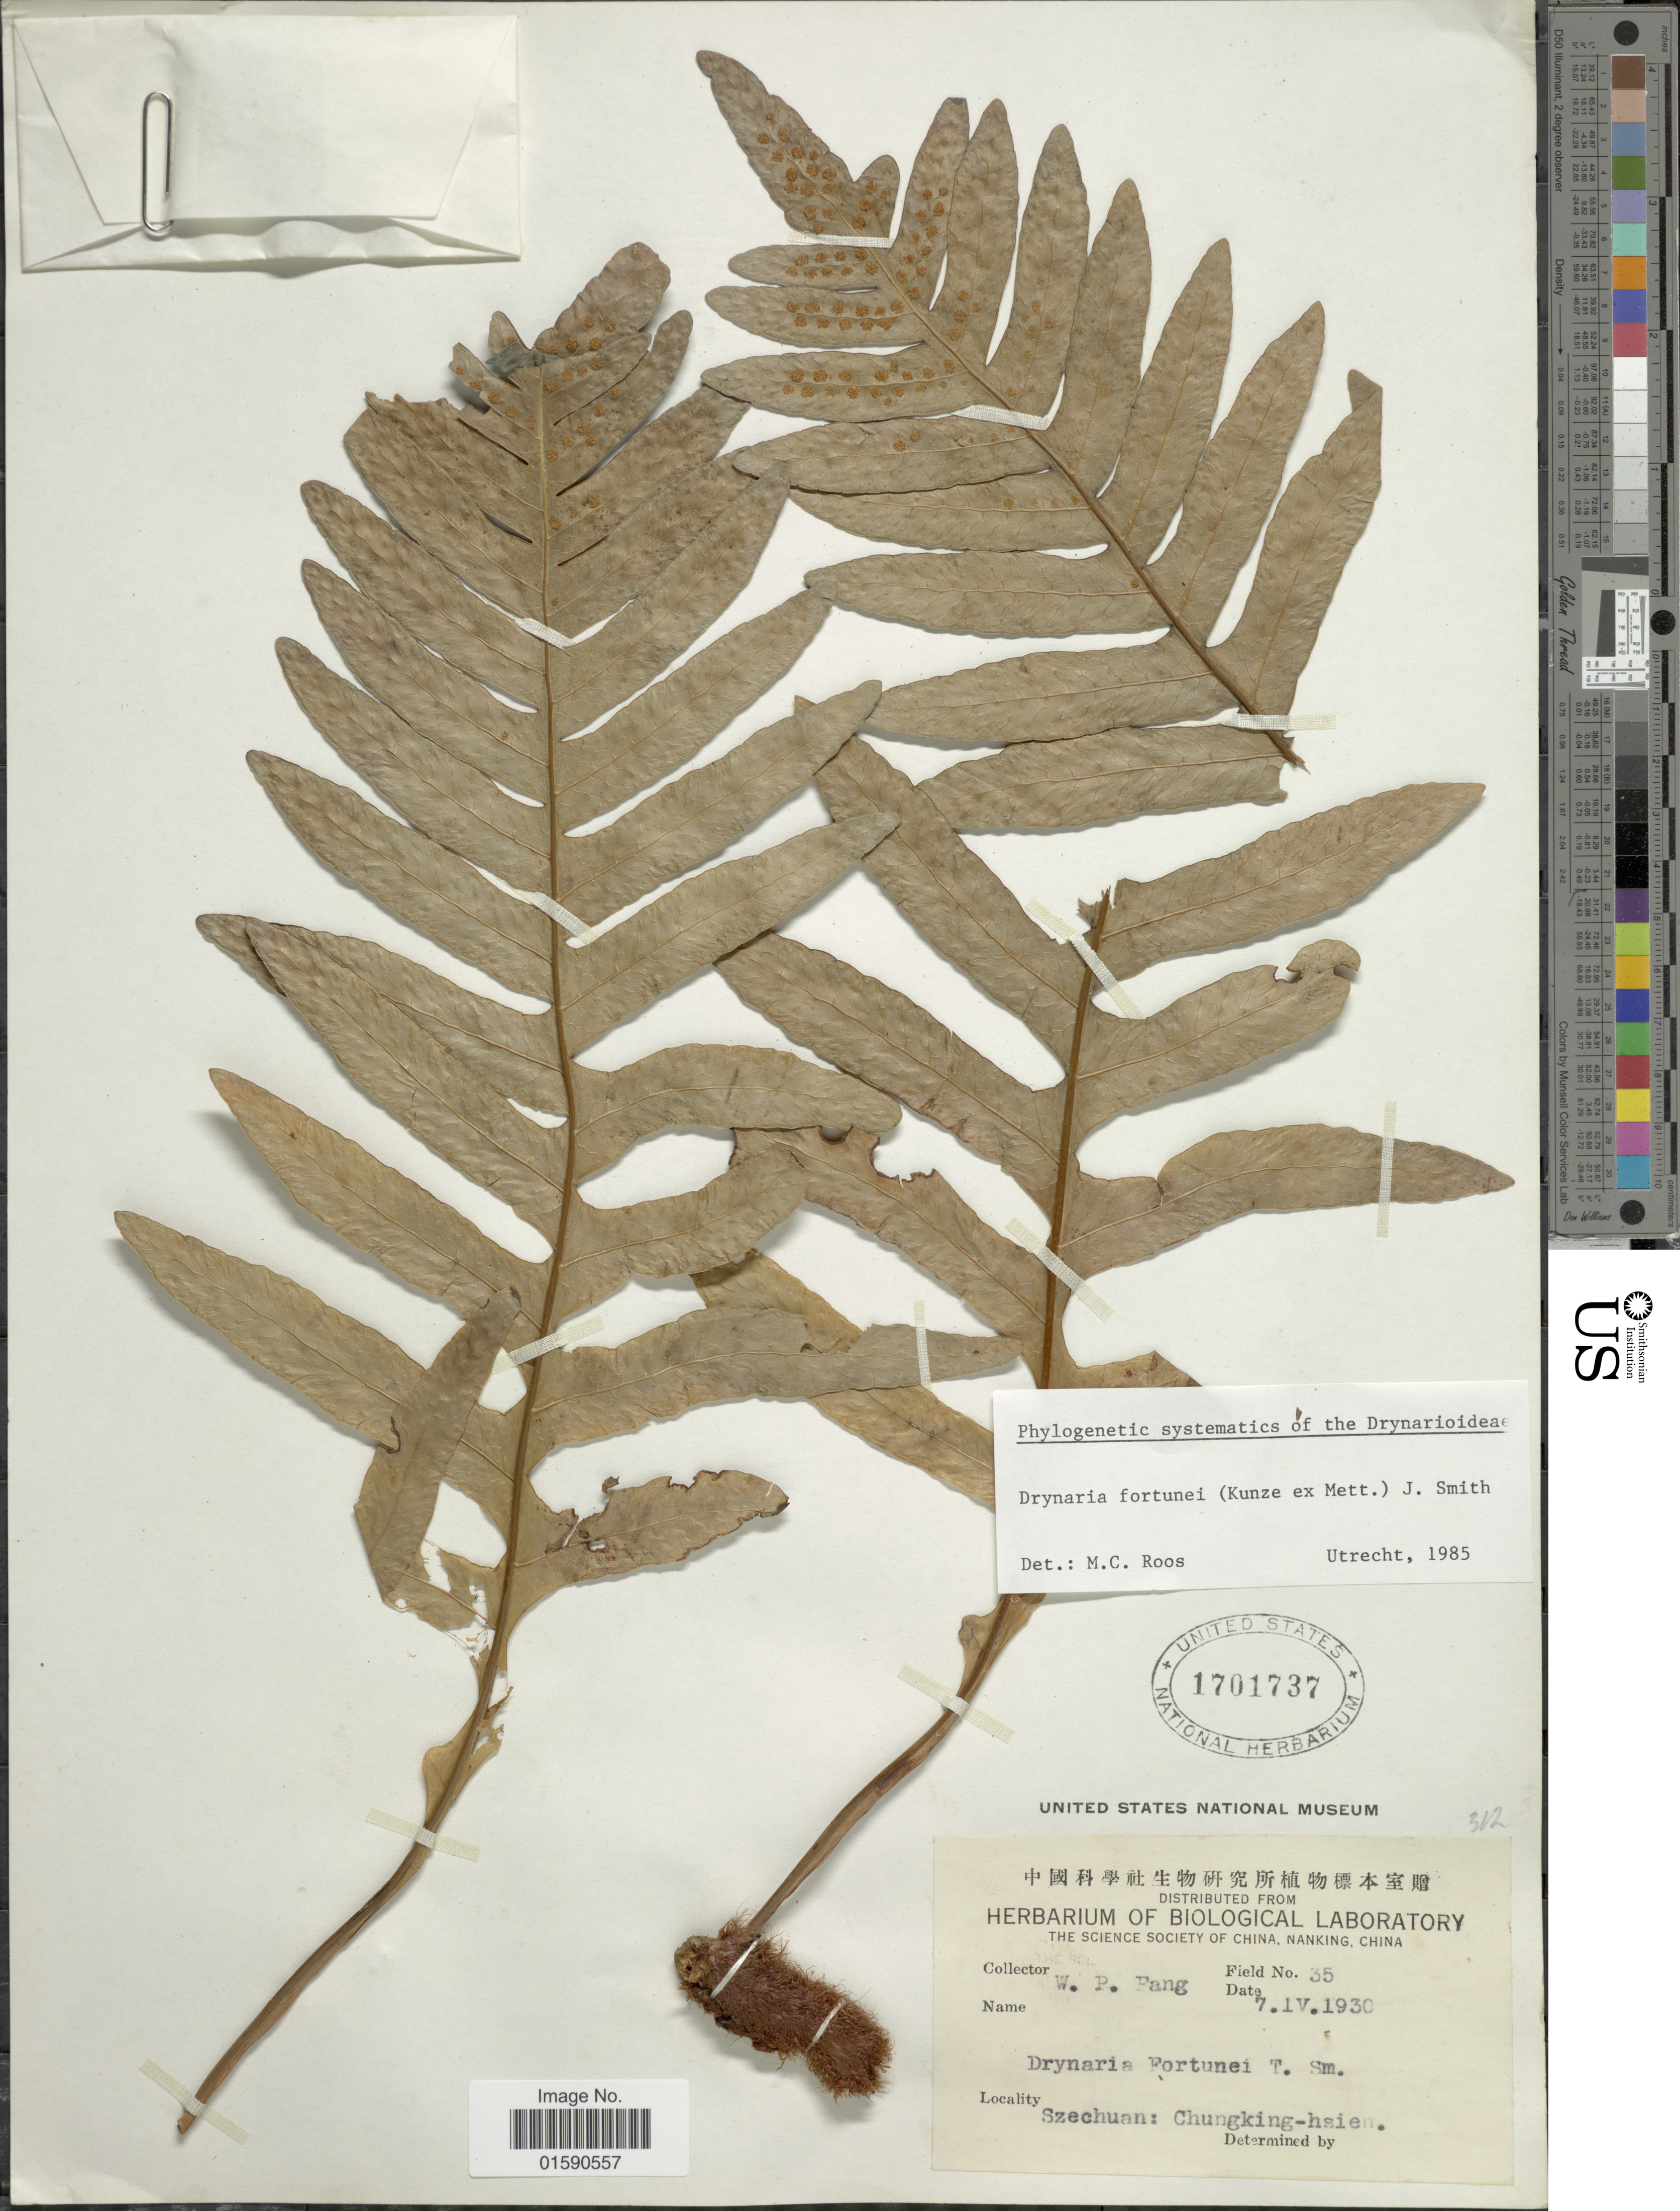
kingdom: Plantae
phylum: Tracheophyta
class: Polypodiopsida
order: Polypodiales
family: Polypodiaceae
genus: Drynaria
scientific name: Drynaria fortunei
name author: (Kunze ex Mett.) J. Sm.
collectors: W. P. Fang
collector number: Field 35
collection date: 1930-04-07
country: China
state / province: Sichuan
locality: Szechuan: Chungking-hsien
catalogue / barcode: US 1701737